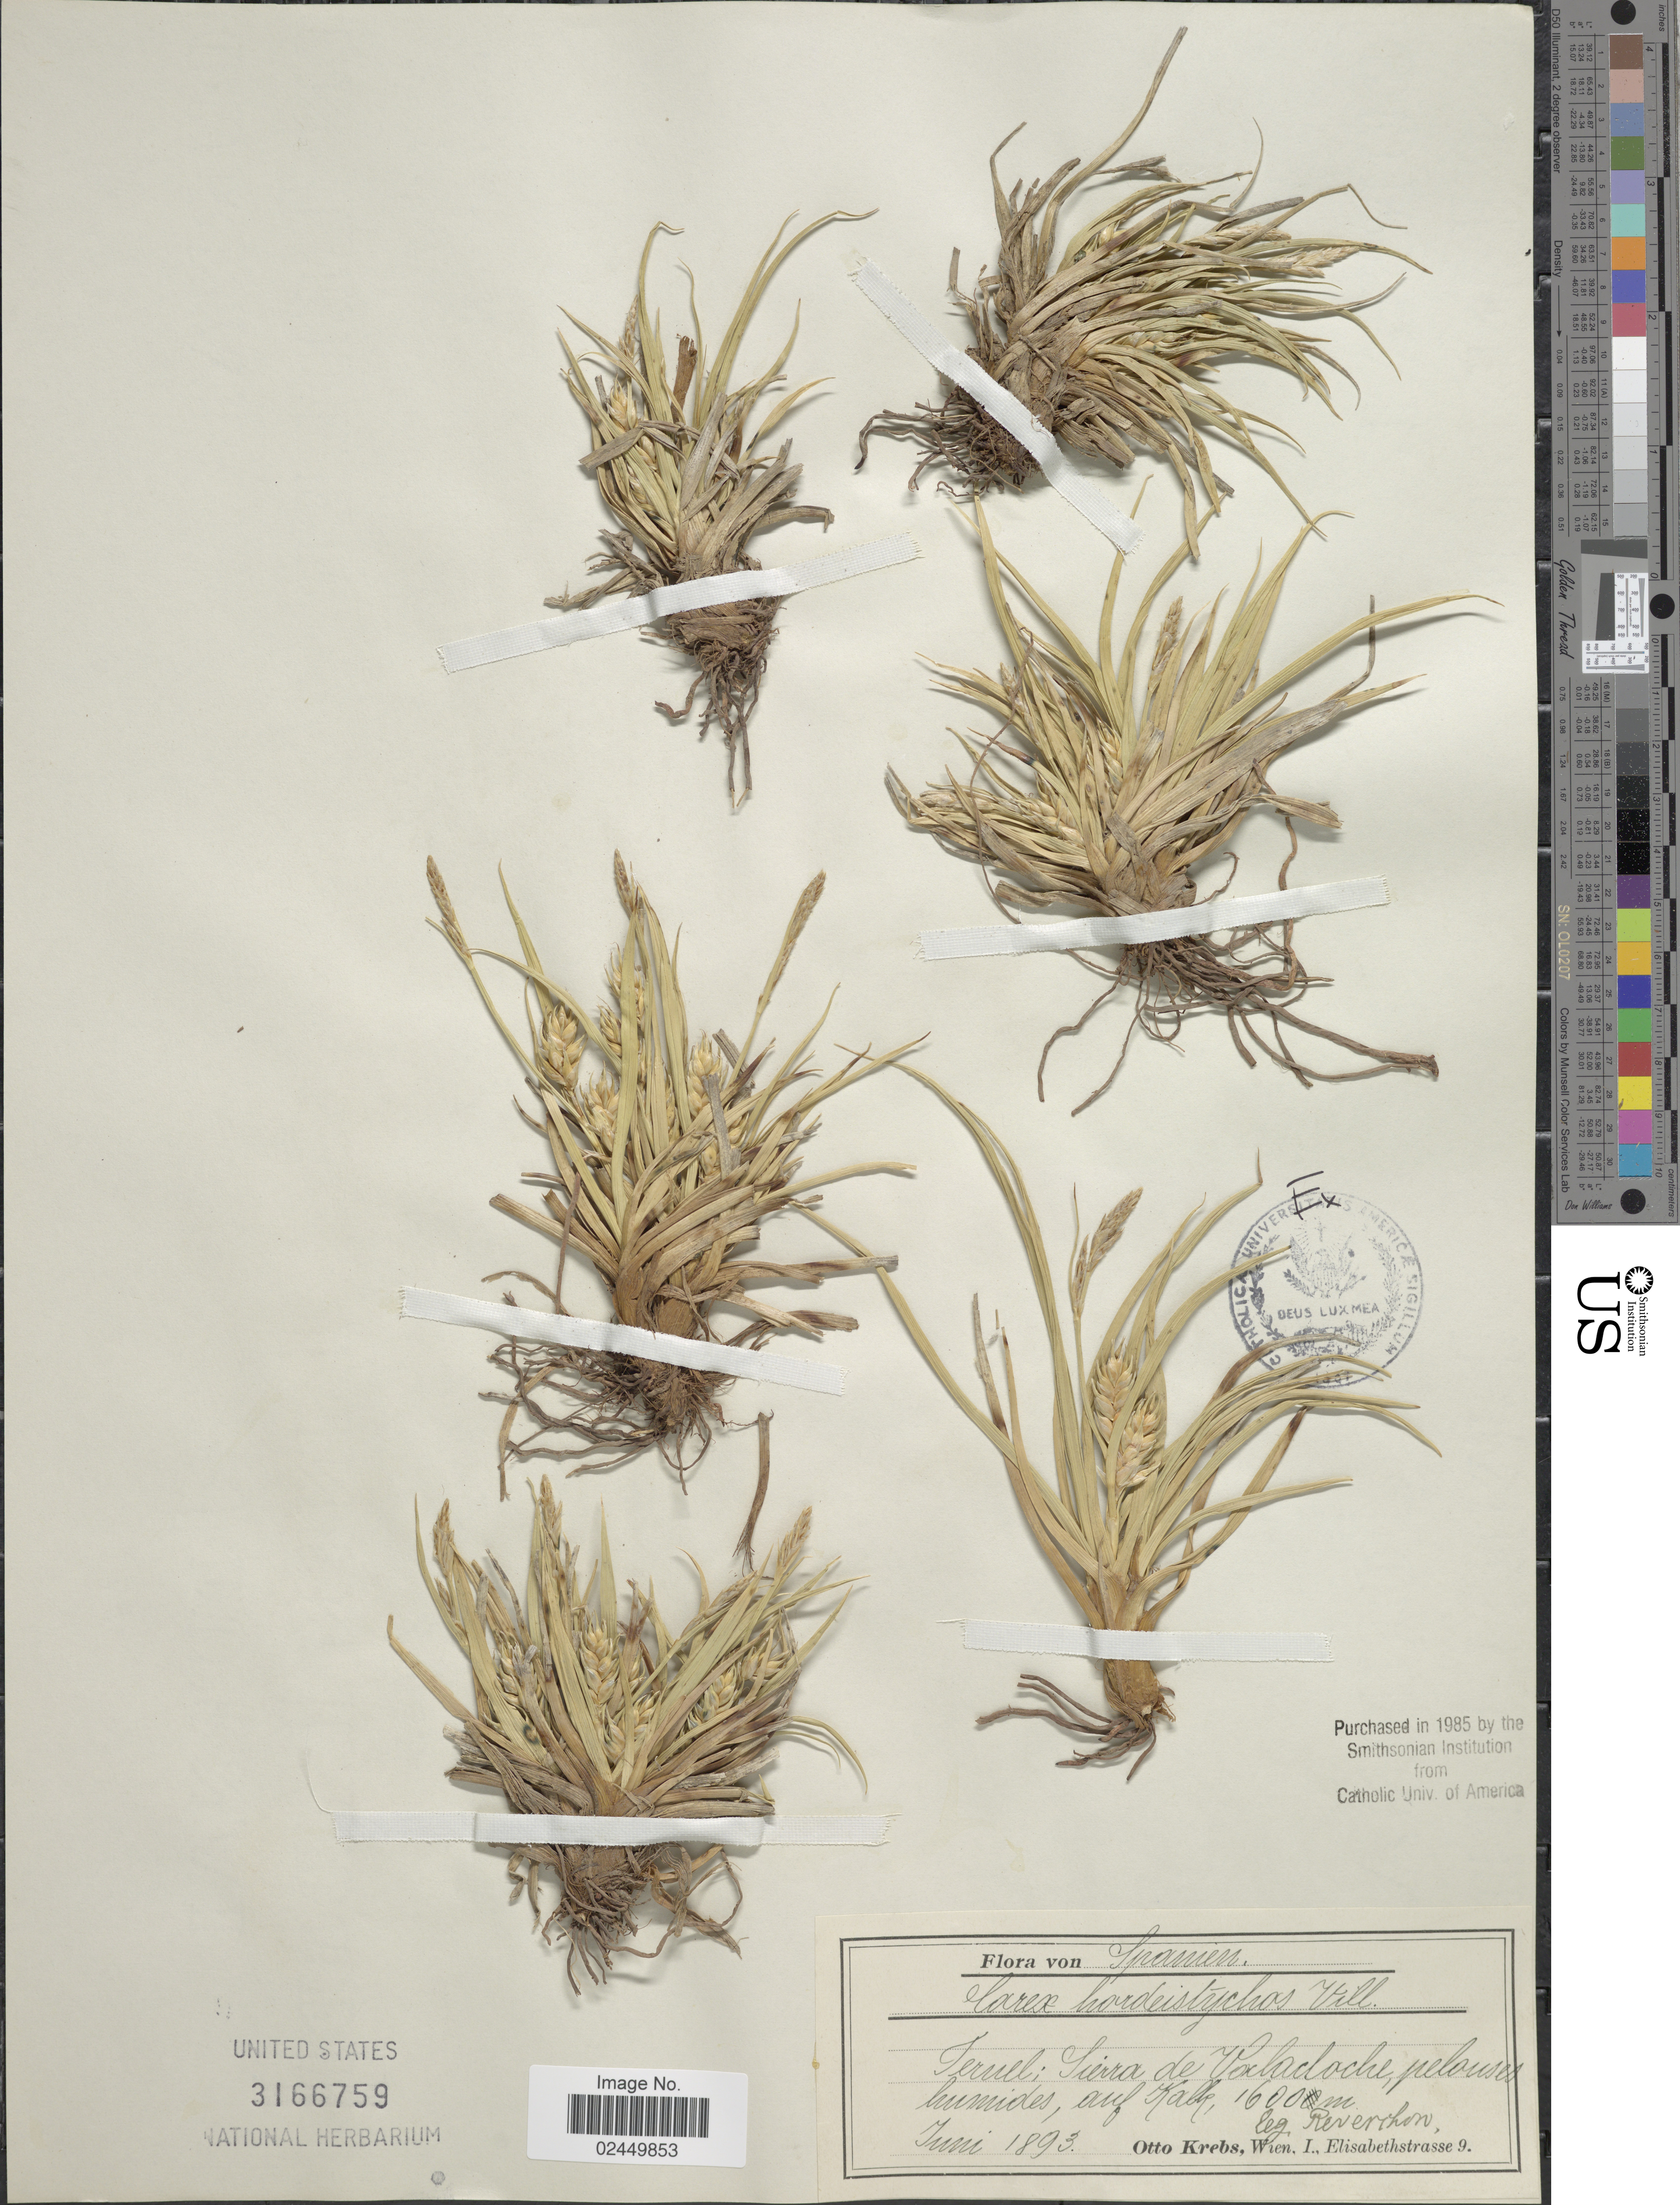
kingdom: Plantae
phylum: Tracheophyta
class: Liliopsida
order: Poales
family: Cyperaceae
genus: Carex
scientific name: Carex hordeistichos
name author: Vill.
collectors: -. Reverchon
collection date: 1893-06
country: Spain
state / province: Aragon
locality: Teruel; Sierra de Valacloche, auf Kalk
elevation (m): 1600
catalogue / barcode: US 3166759